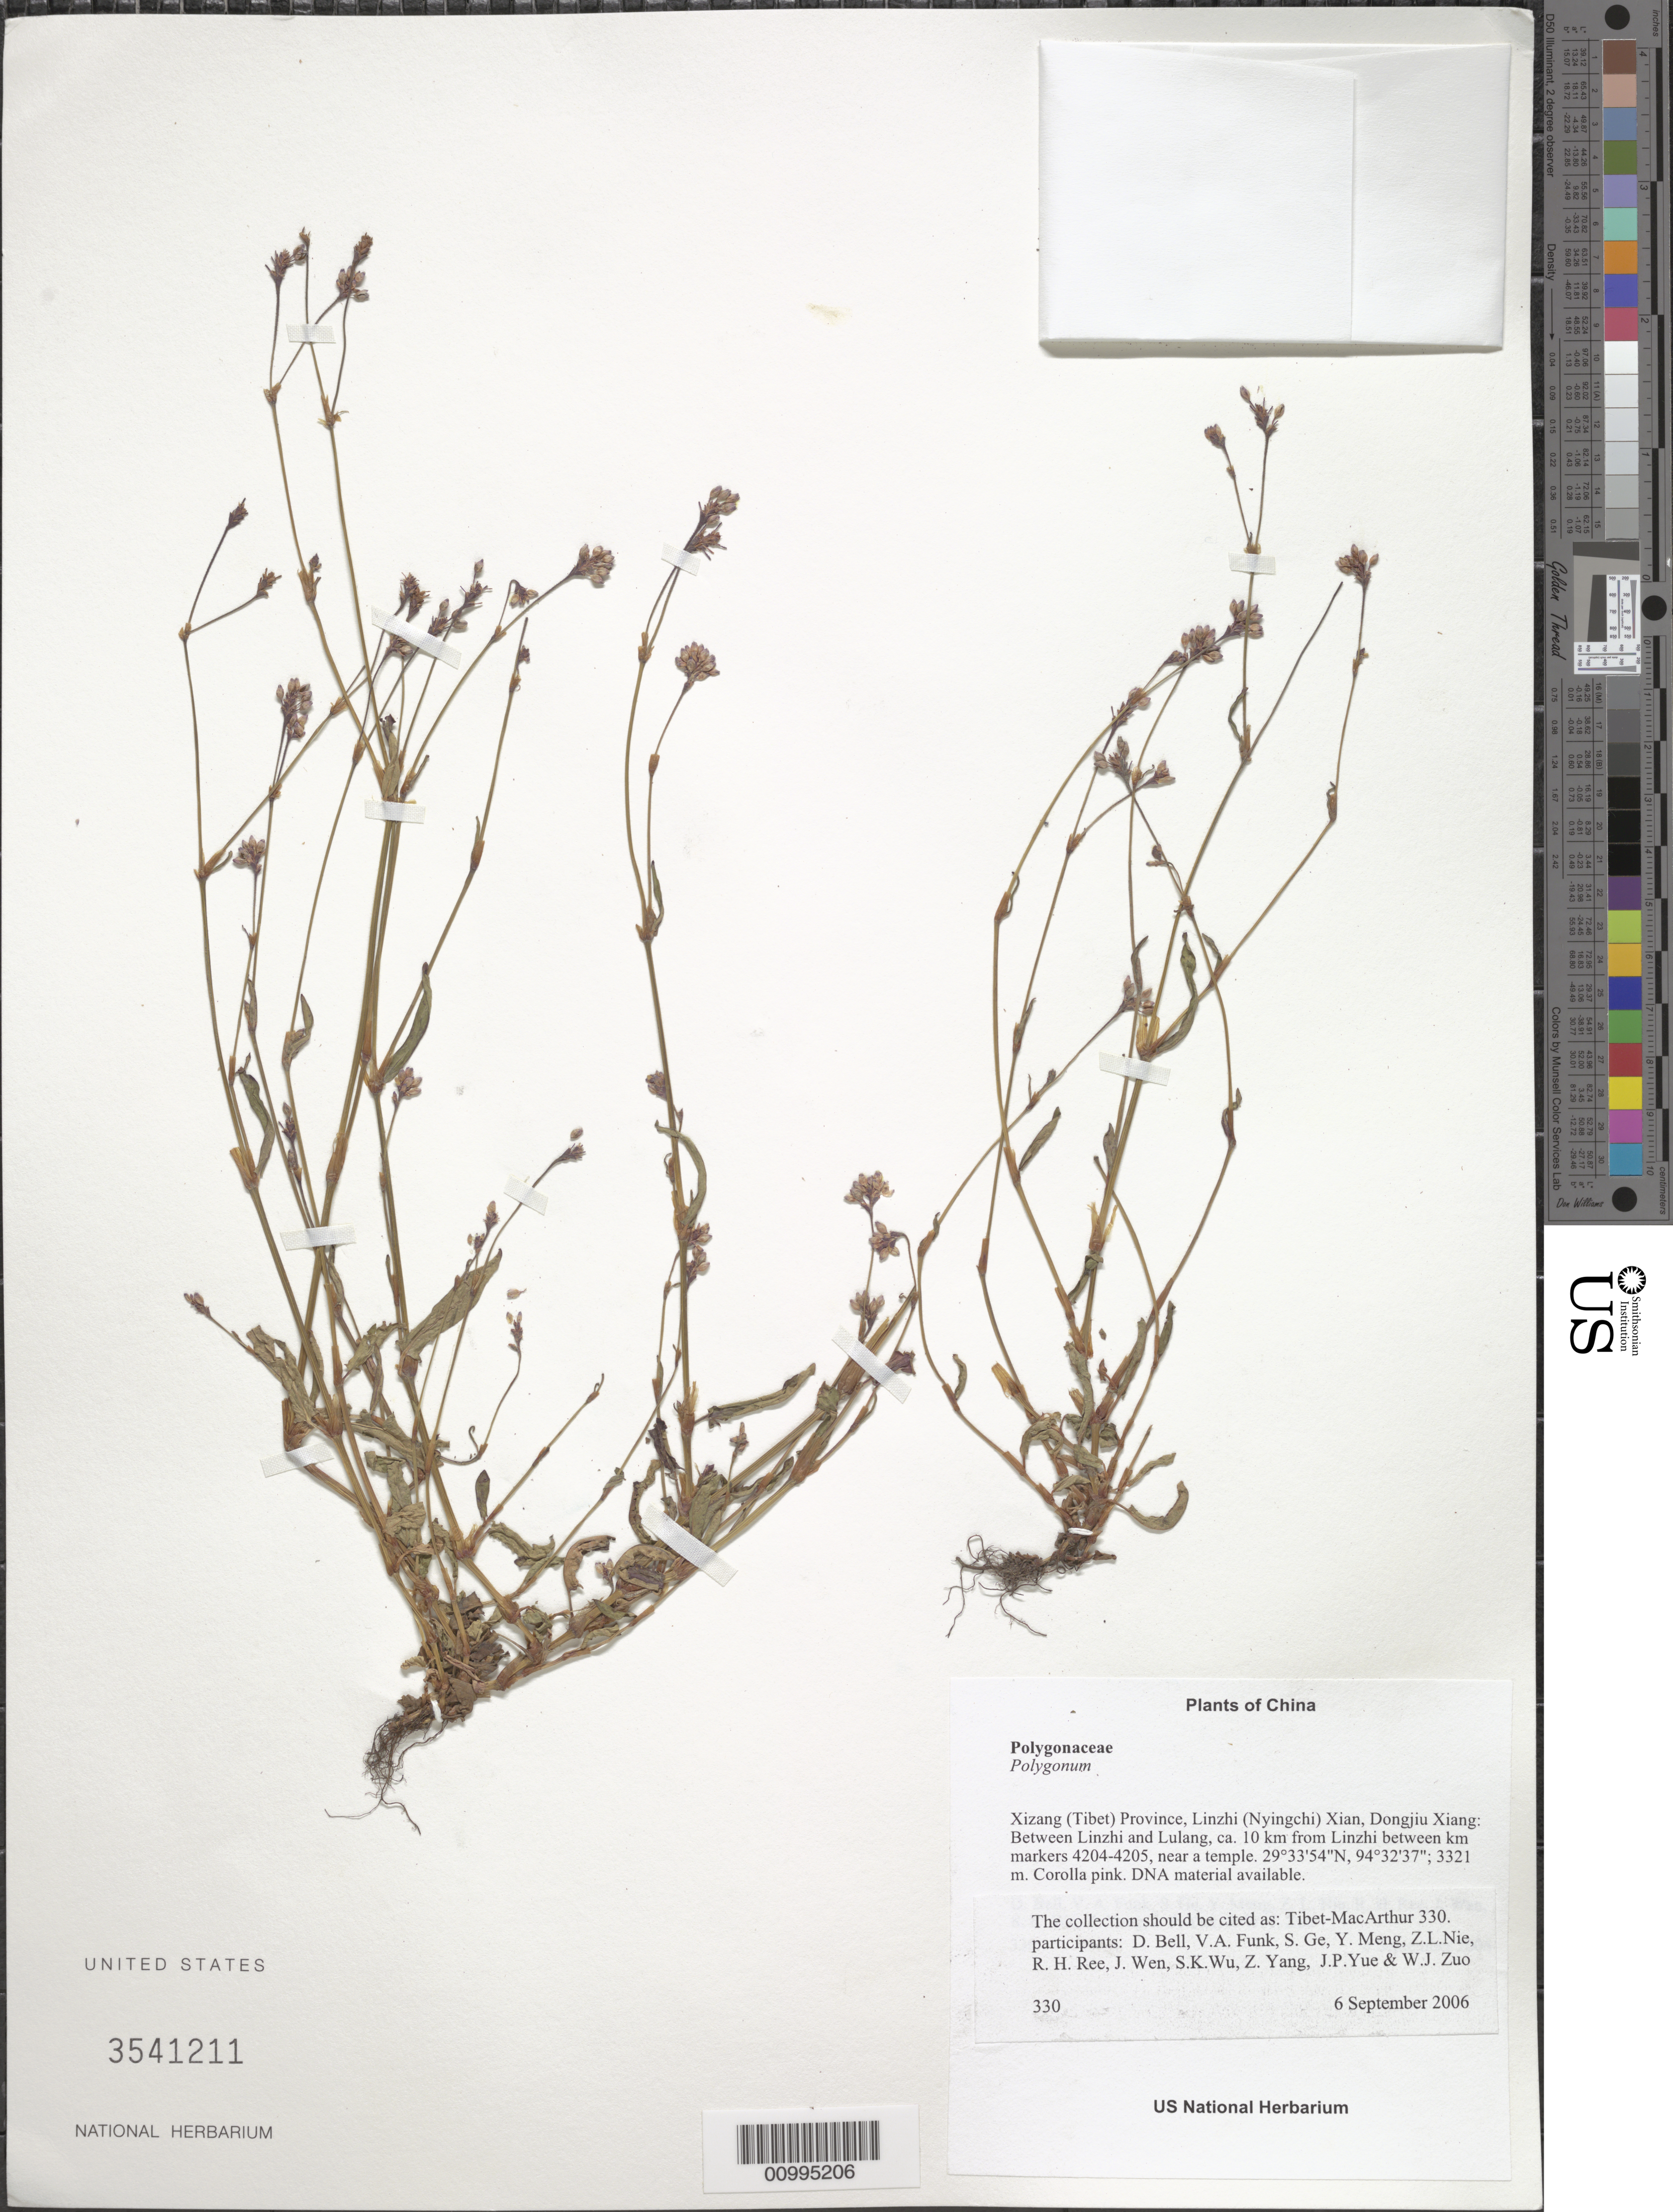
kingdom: Plantae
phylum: Tracheophyta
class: Magnoliopsida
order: Caryophyllales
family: Polygonaceae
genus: Polygonum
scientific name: Polygonum sp.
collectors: Tibet-MacArthur, D. A. Bell, V. Funk, S. Ge, Y. Meng, Z. Nie, R. Ree, J. Wen, S. K. Wu, Z. Yang, J. Yue & W. Zuo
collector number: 330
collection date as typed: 06 Sep 2006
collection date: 2006-09-06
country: China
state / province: Xizang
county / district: Linzhi (Nyingchi) Xian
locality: Dongjiu Xiang. Between Linzhi and Lulang, ca. 10 km from Linzhi between km markers 4204-4205, near a temple.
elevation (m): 3321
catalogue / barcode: US 3541211